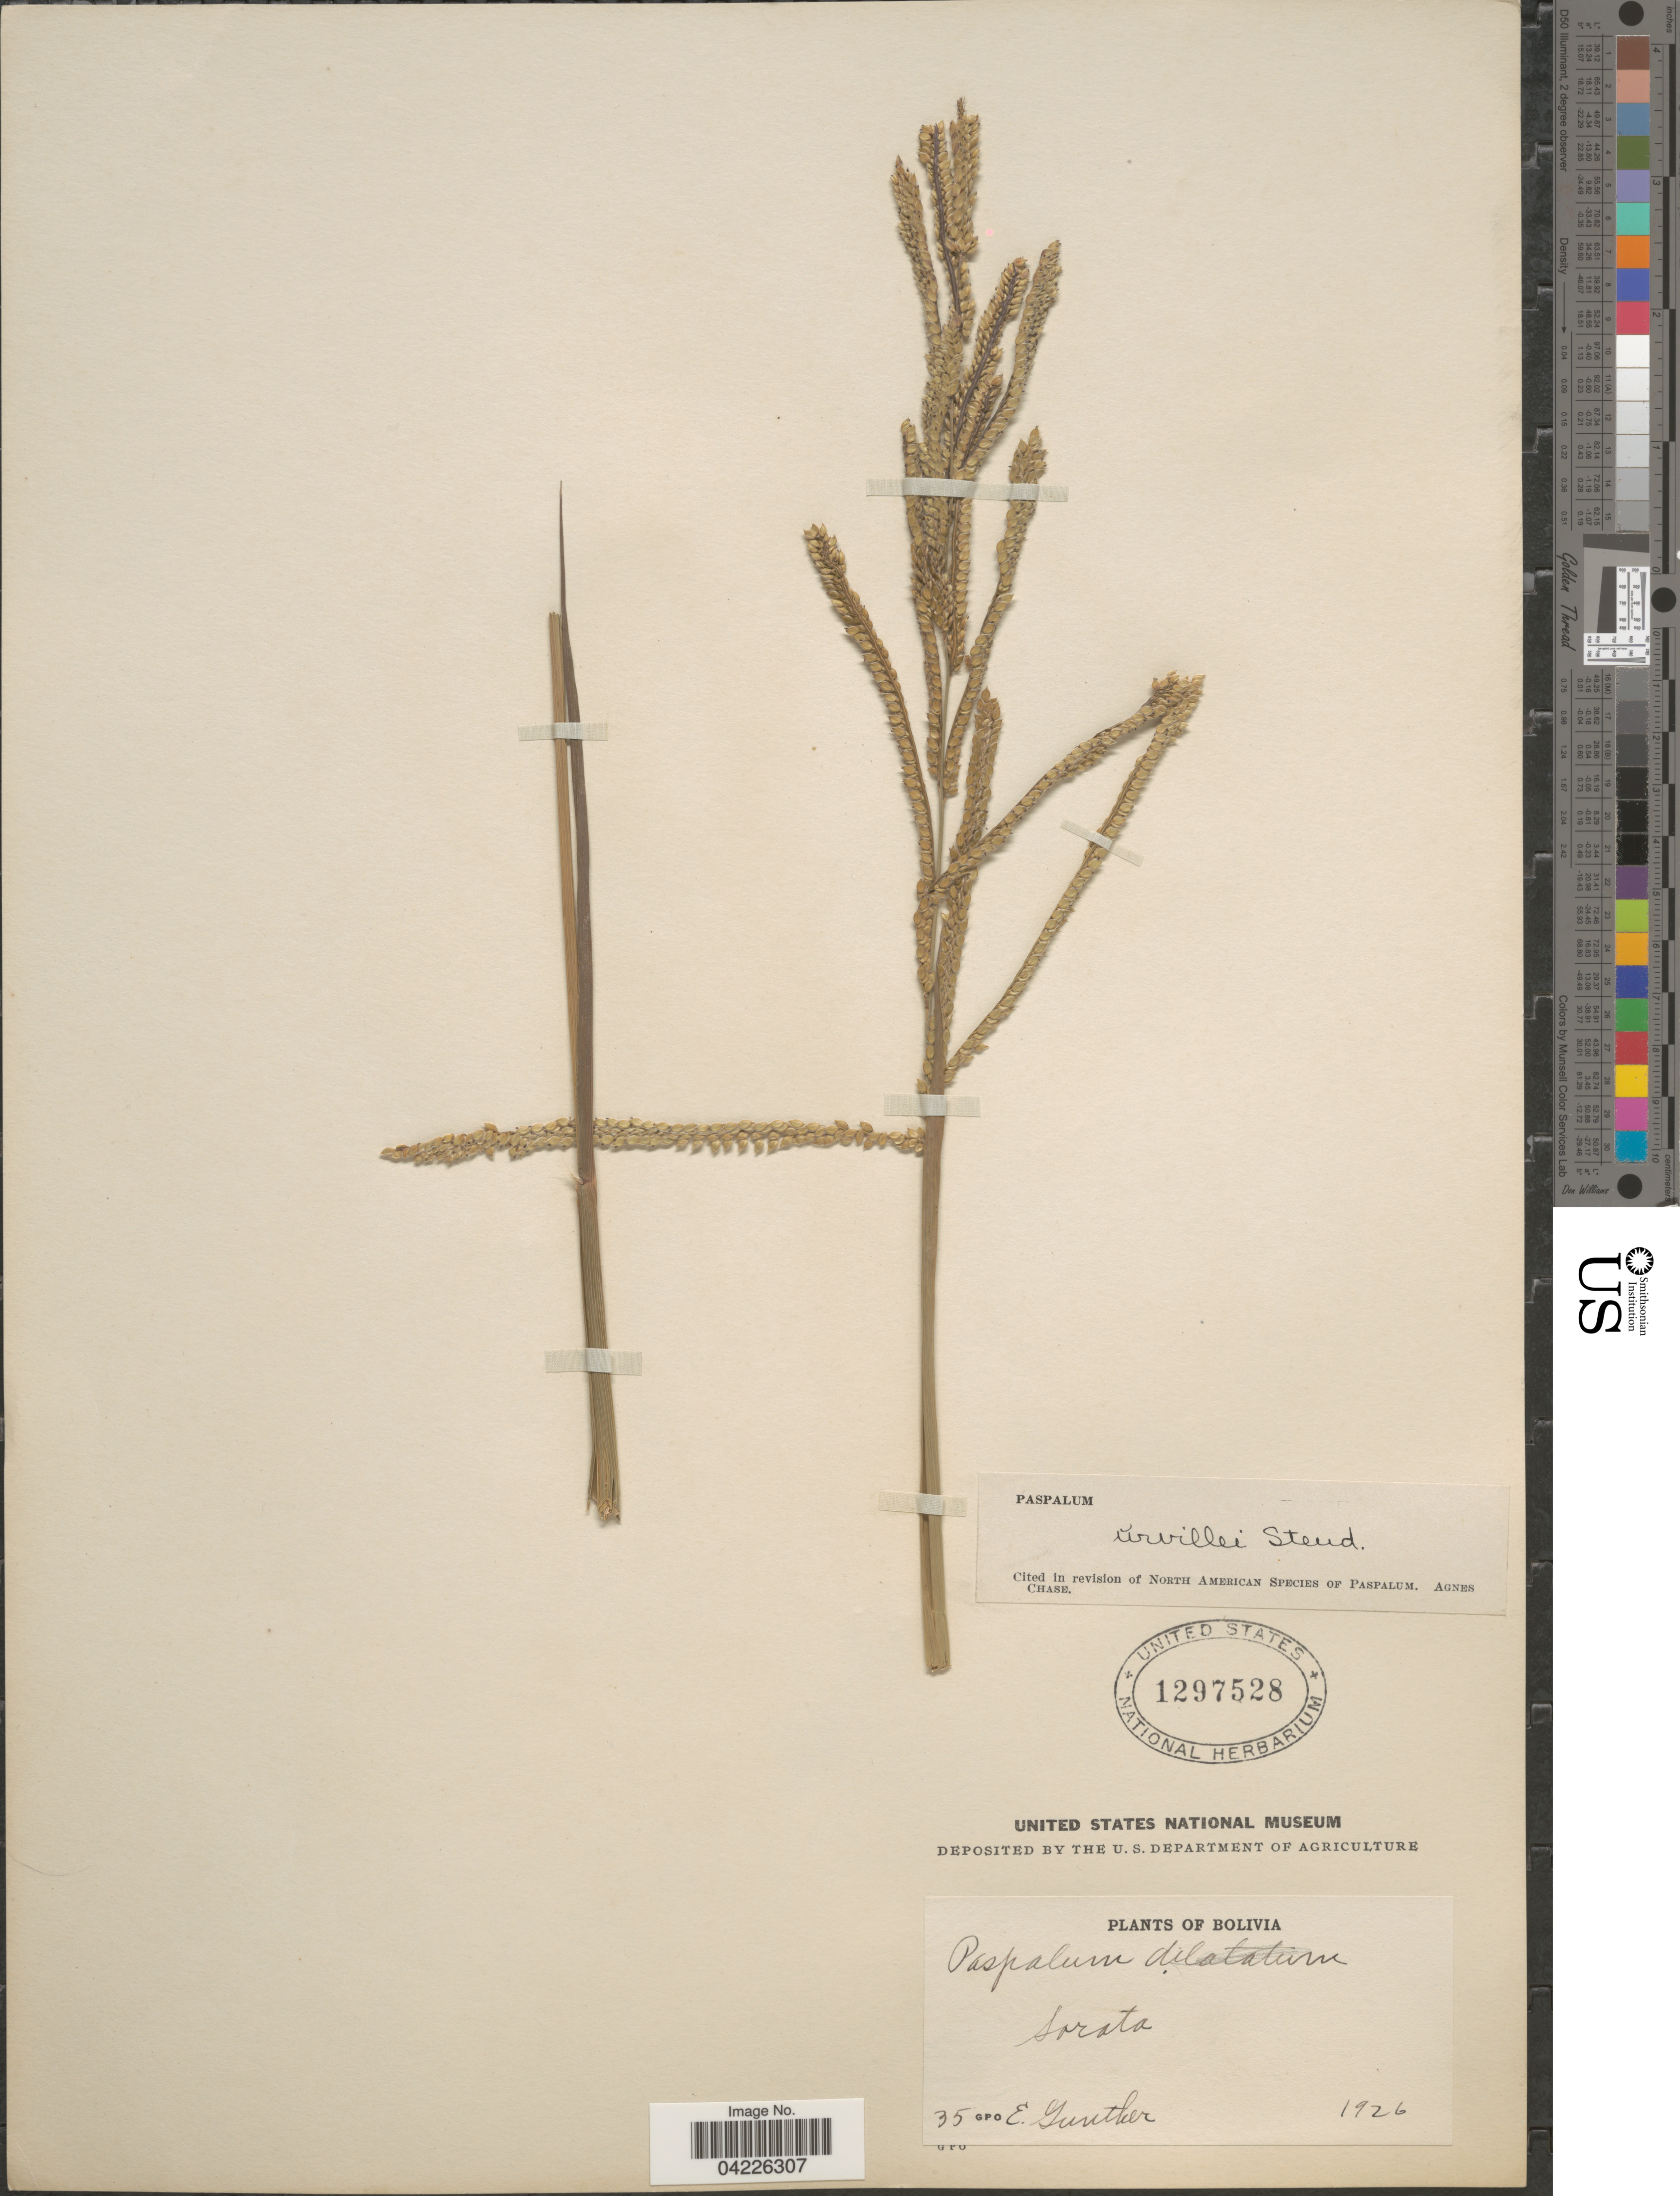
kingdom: Plantae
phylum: Tracheophyta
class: Liliopsida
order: Poales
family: Poaceae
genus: Paspalum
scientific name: Paspalum urvillei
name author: Steud.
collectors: E. Gunther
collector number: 35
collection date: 1926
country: Bolivia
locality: Sorata.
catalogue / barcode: US 1297528